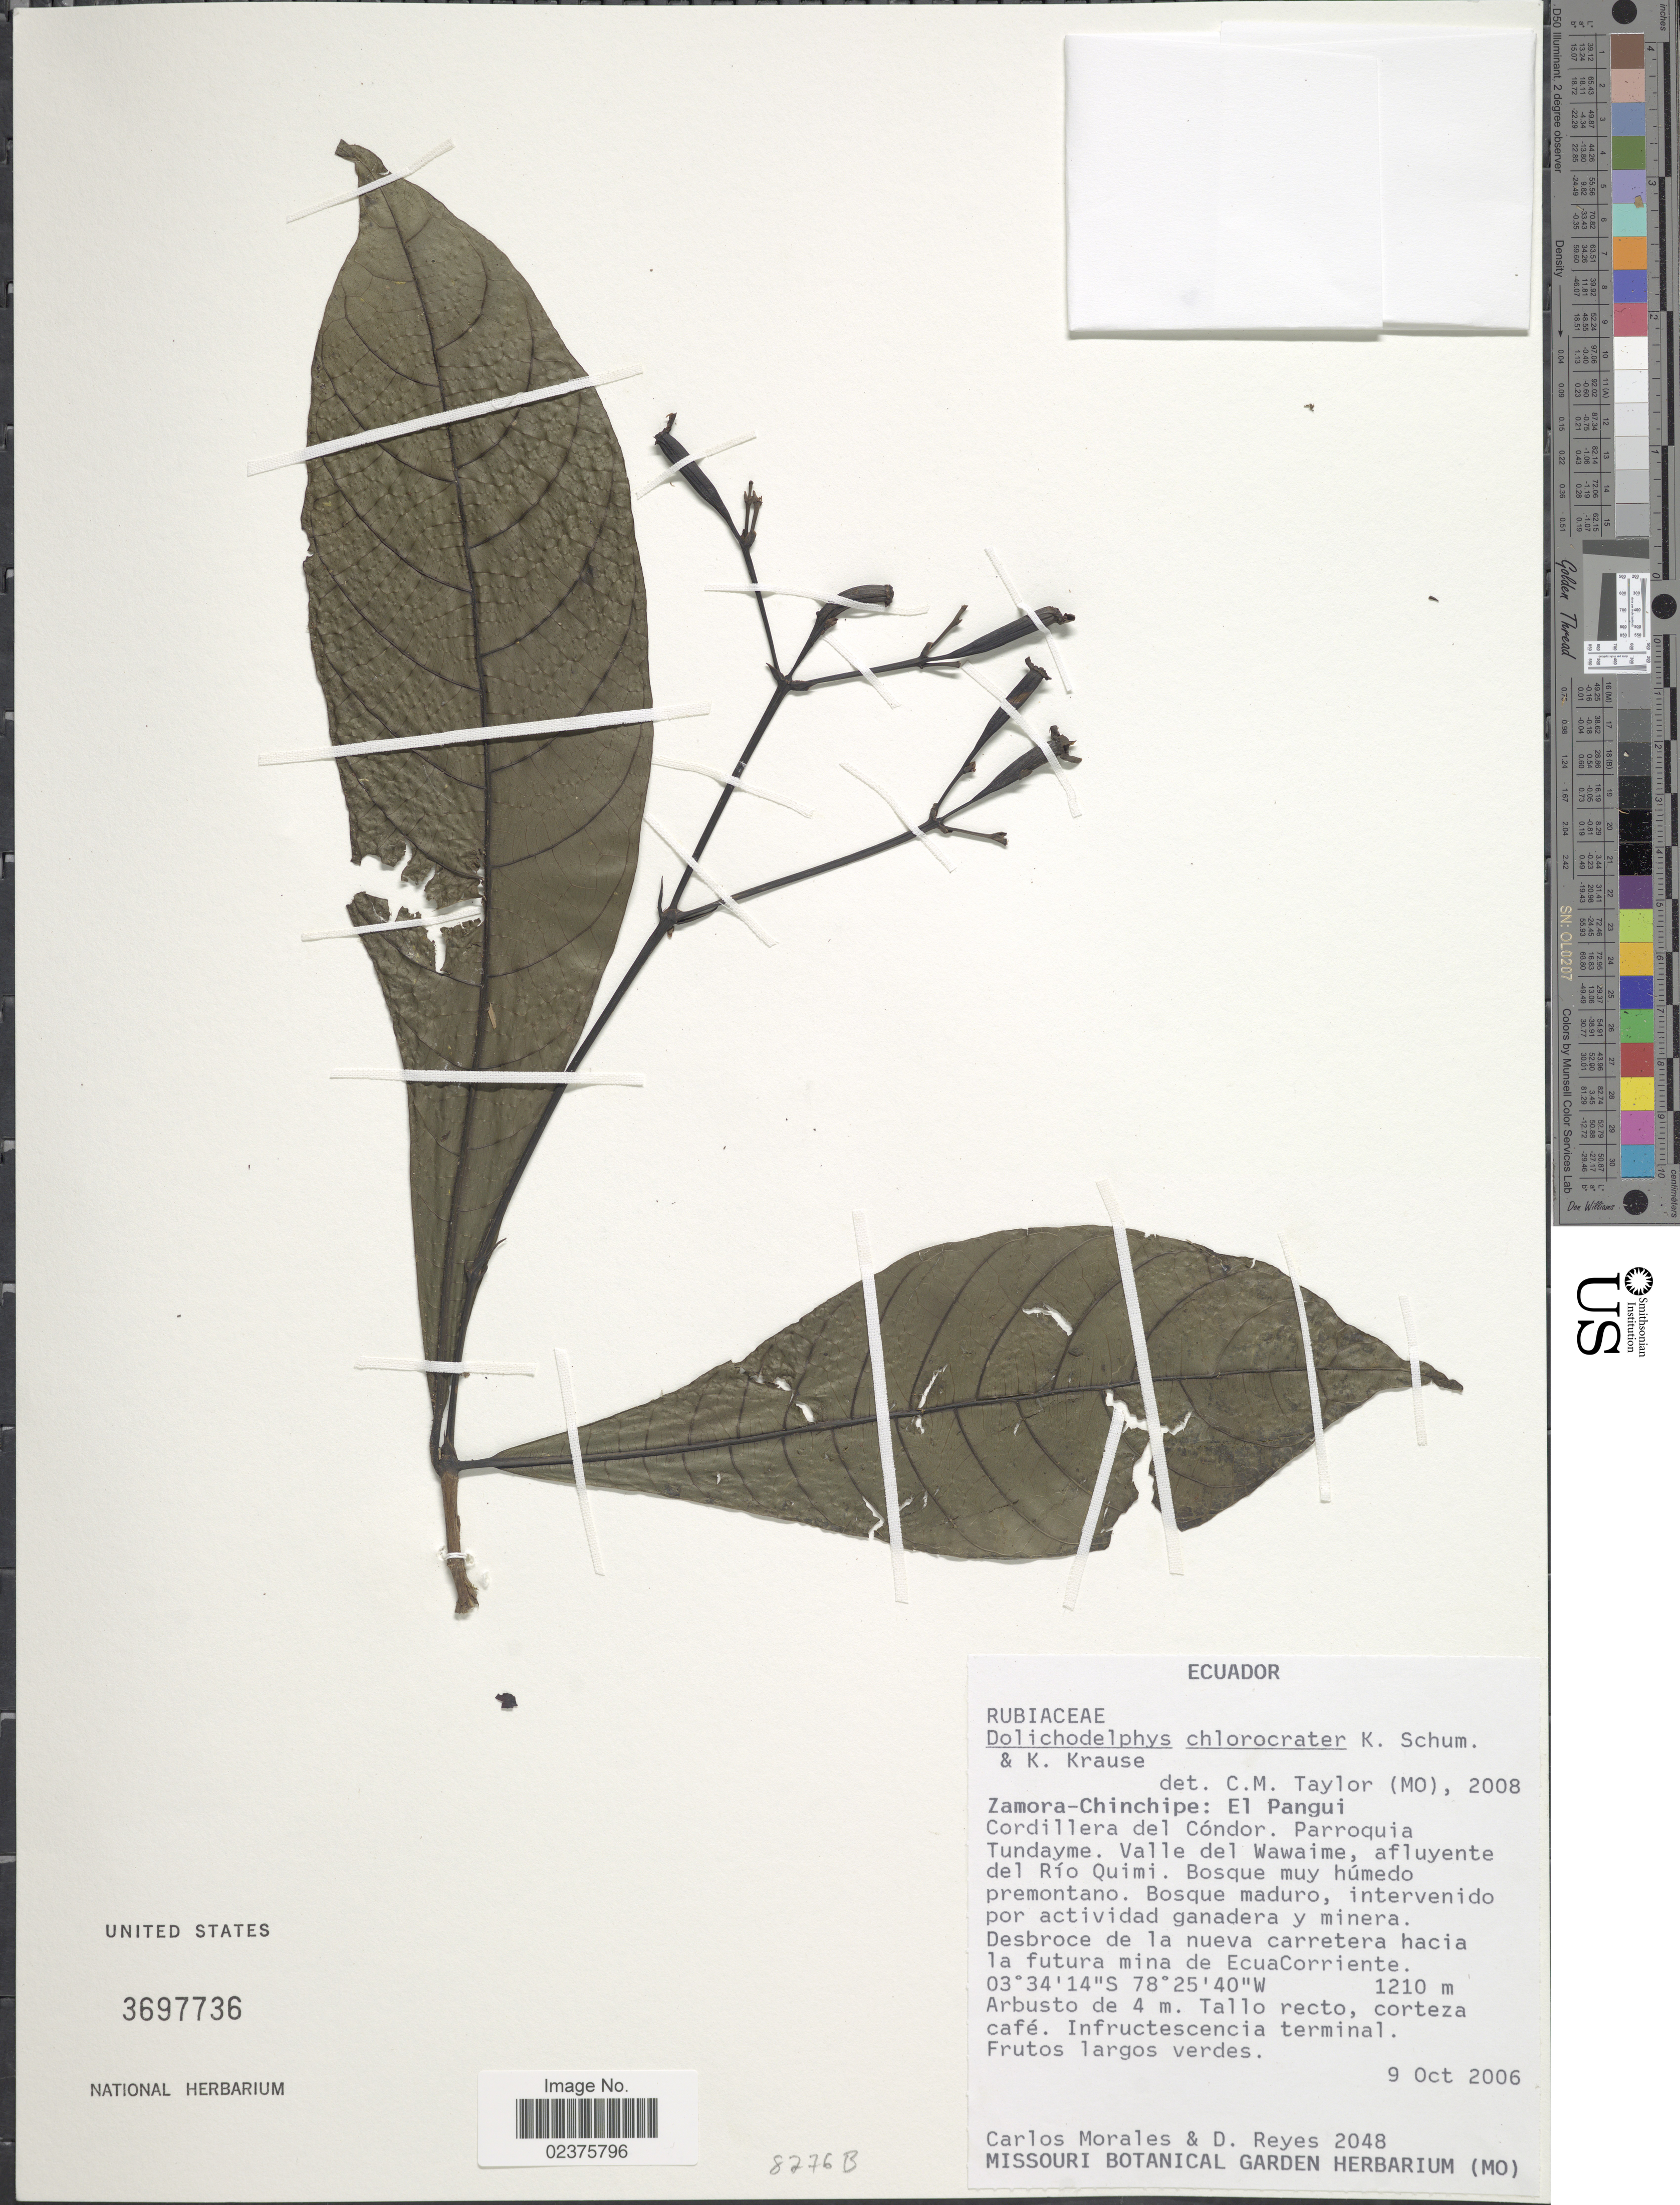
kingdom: Plantae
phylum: Tracheophyta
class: Magnoliopsida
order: Gentianales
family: Rubiaceae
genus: Dolichodelphys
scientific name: Dolichodelphys chlorocrater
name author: K. Schum. & K. Krause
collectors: C. Morales & D. Reyes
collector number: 2048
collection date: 2006-10-09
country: Ecuador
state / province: Zamora-Chinchipe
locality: El Panqui, Cordillera del Condor, Parroquia Tundayme, Valle del Wawaime, afluyente del Rio Quimi, Bosque muy humedo premontano, bosque maduro, intervenido por actividad ganadera y minera, desbroce de la nueva carretera hacia la futura mina de EcuaCorriente.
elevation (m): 1210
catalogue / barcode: US 3697736